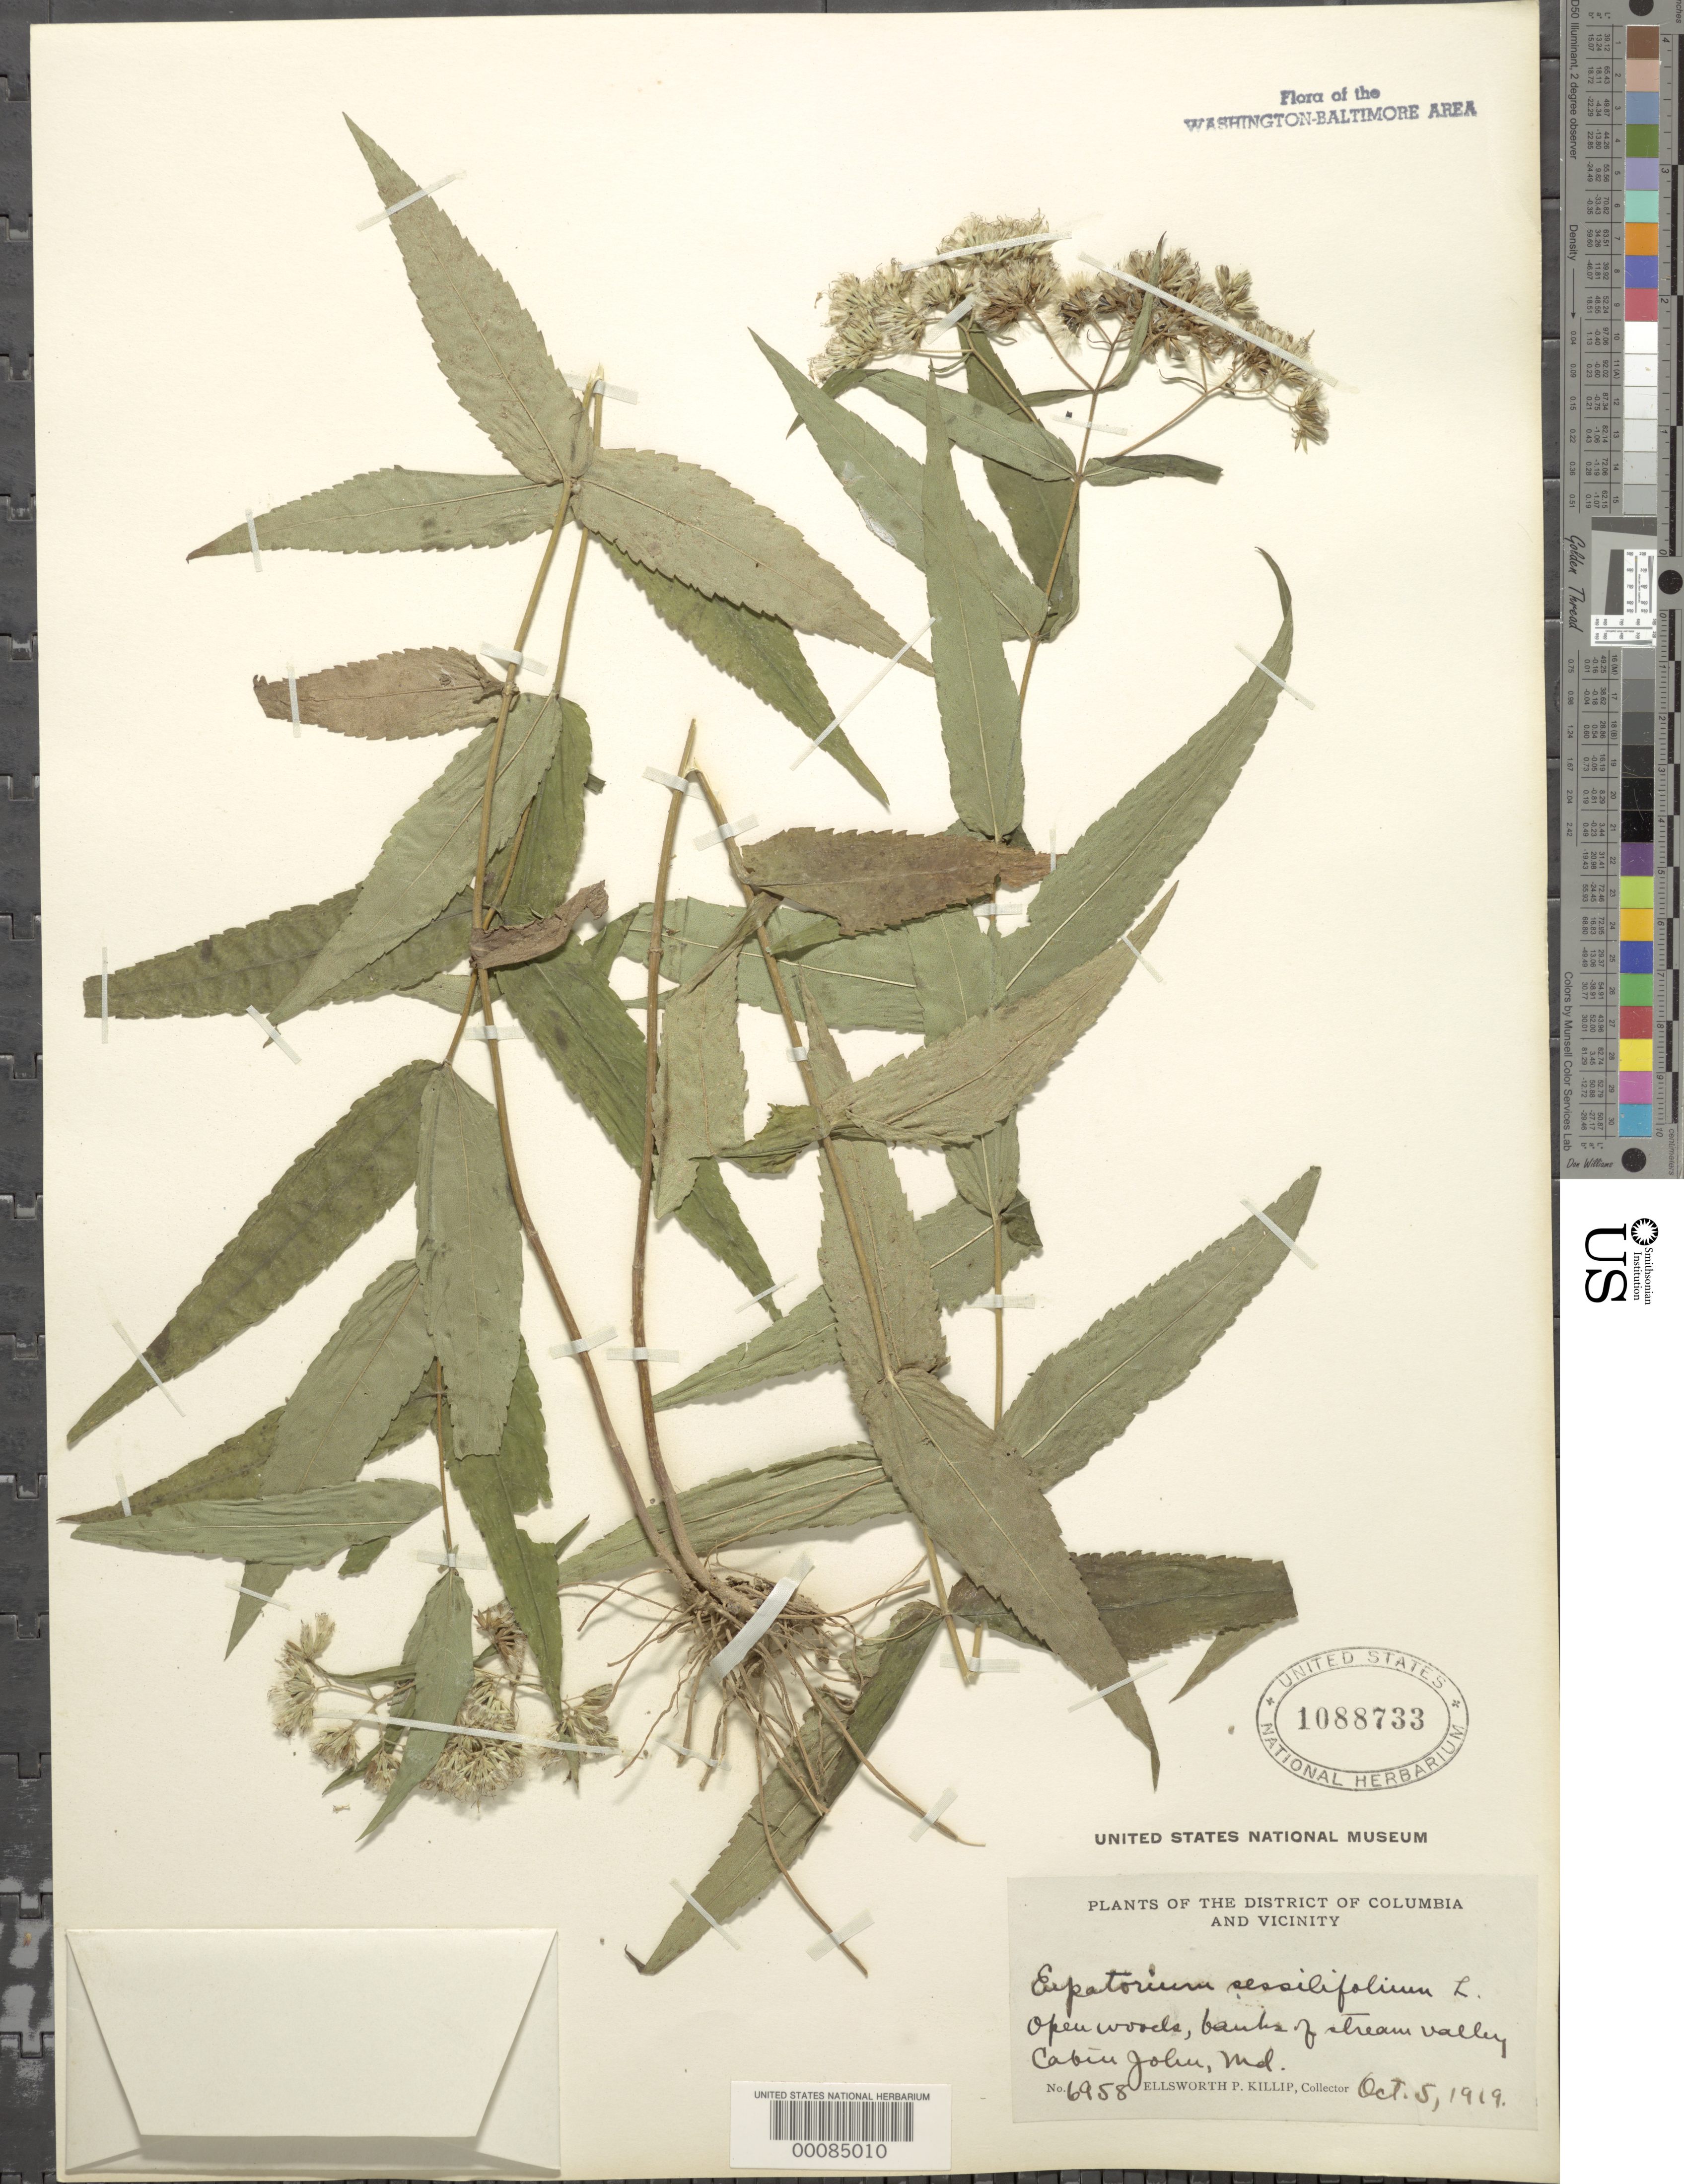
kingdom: Plantae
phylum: Tracheophyta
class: Magnoliopsida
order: Asterales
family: Asteraceae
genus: Eupatorium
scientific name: Eupatorium sessilifolium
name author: L.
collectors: E. P. Killip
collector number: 6958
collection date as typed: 05 Oct 1919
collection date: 1919-10-05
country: United States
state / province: Maryland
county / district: Montgomery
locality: Cabin John C. & O. Canal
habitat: Bank of stream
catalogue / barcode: US 1088733